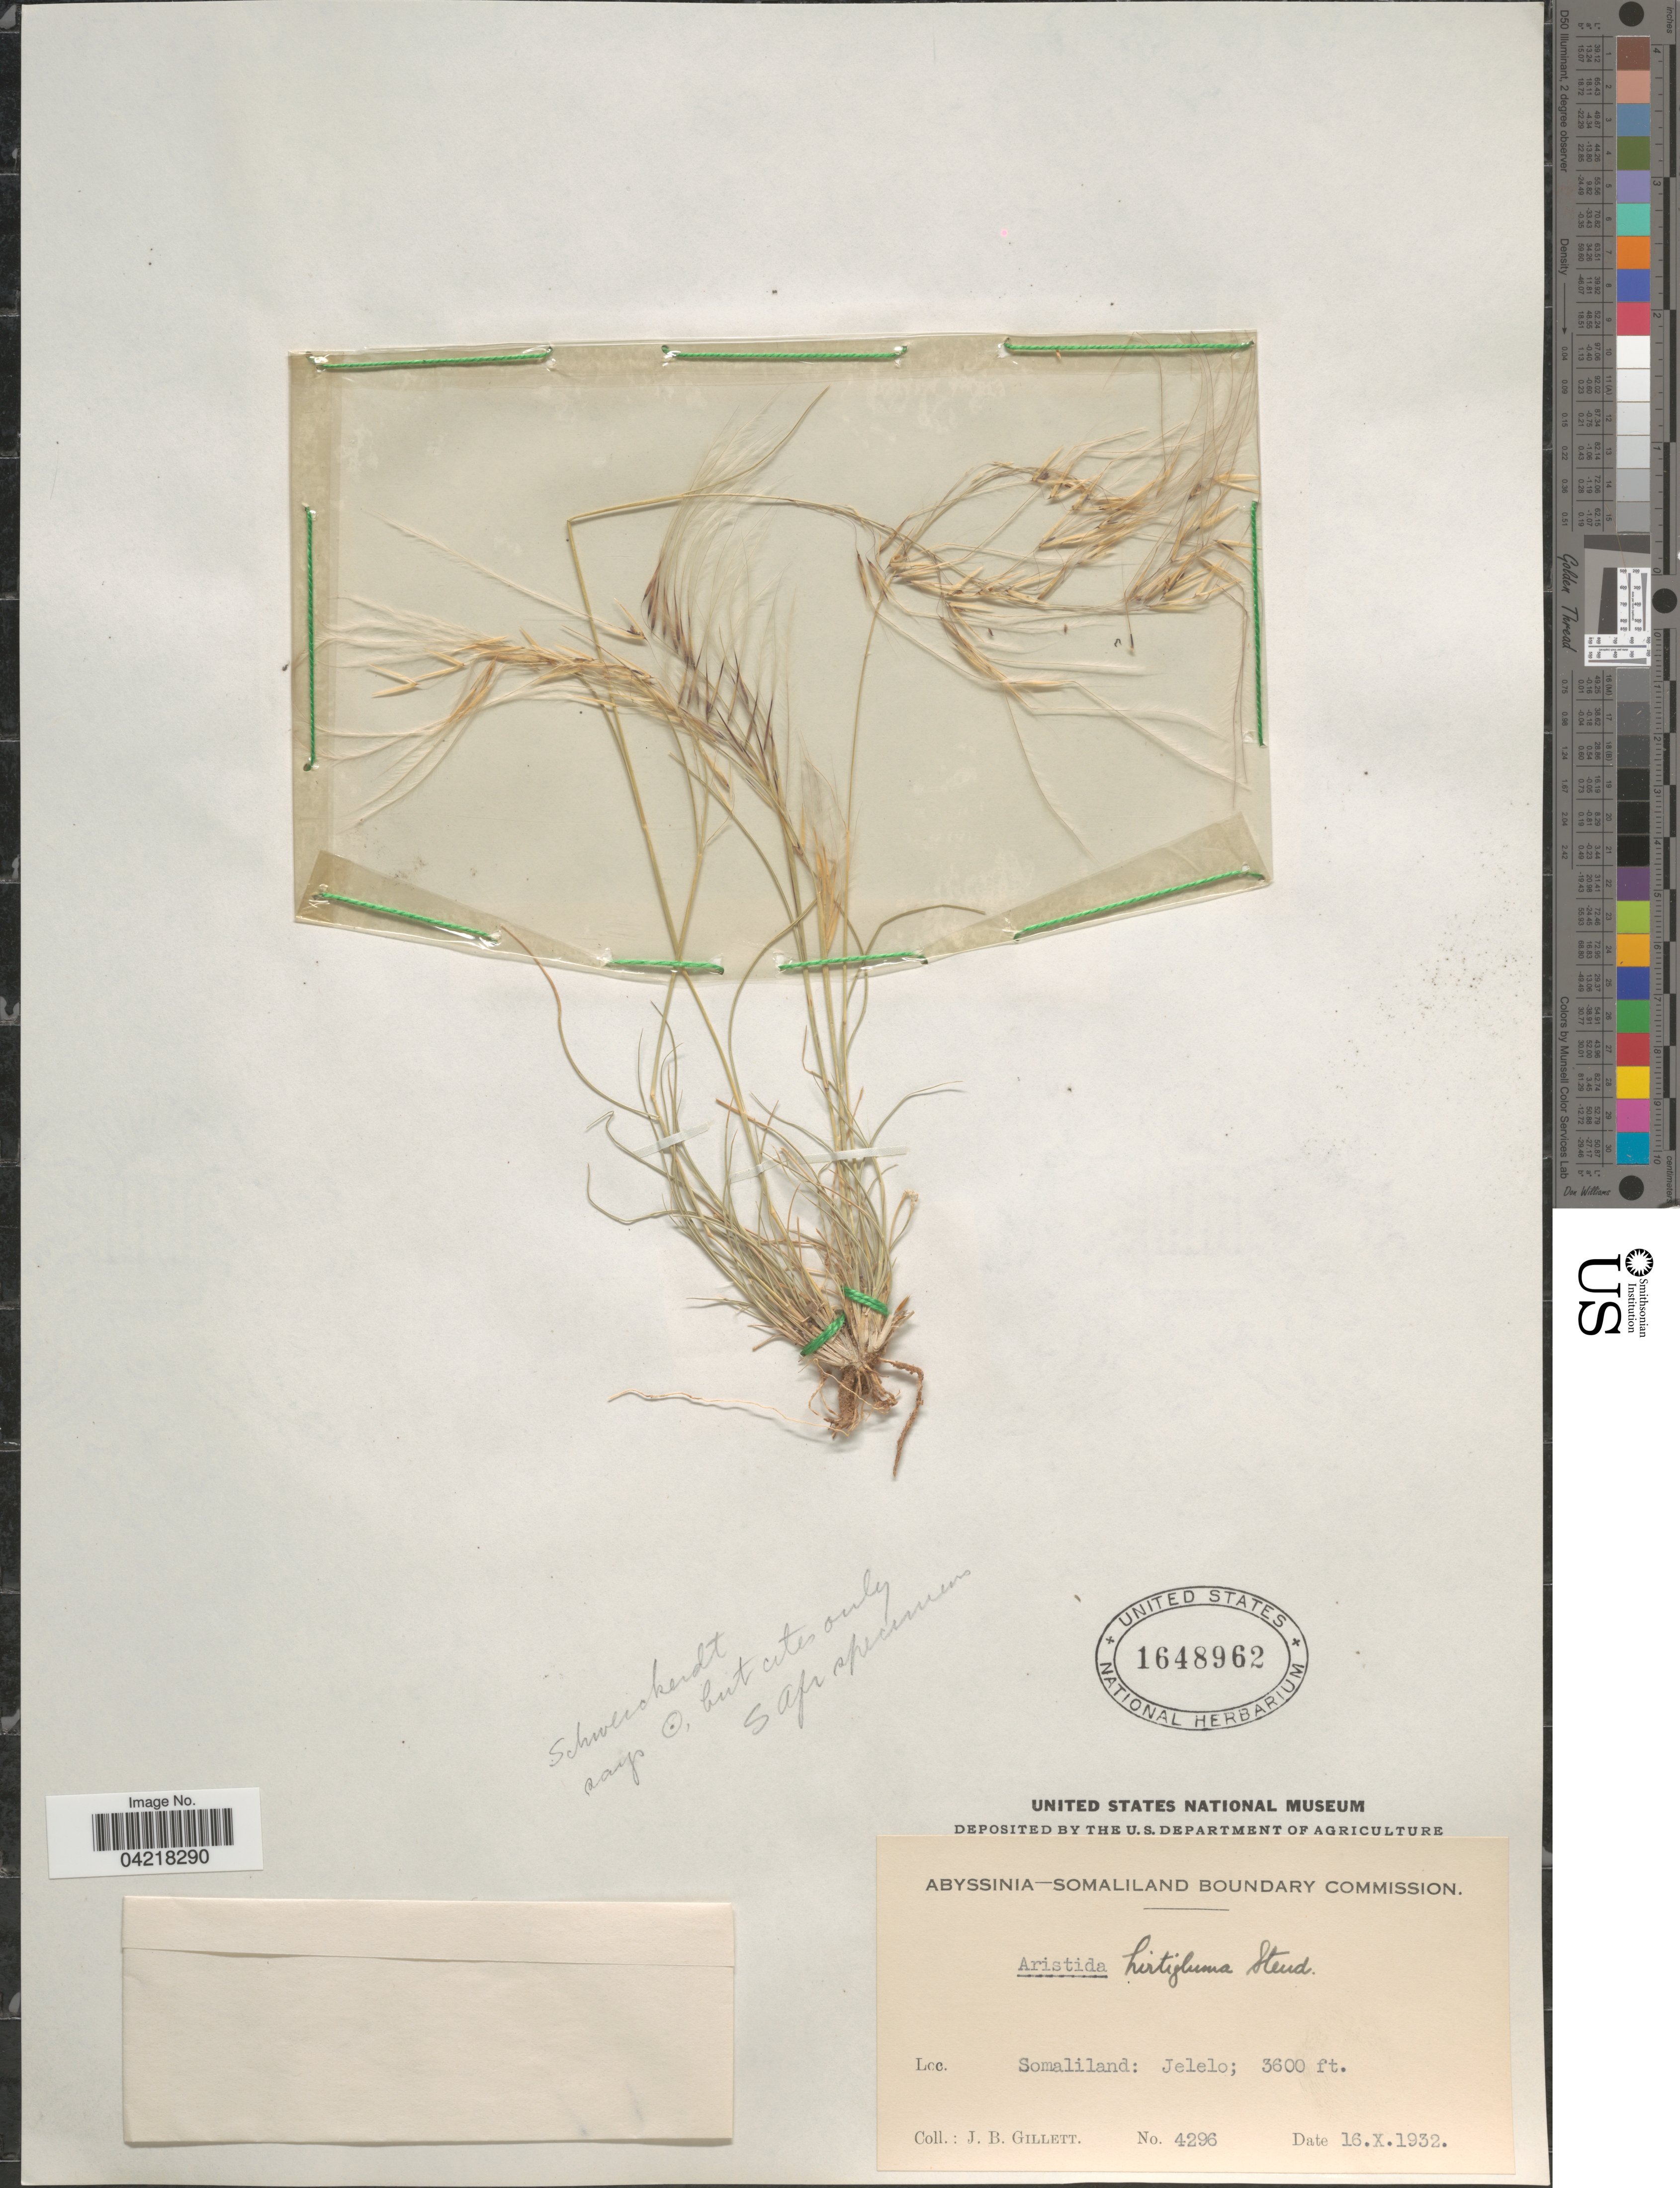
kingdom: Plantae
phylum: Tracheophyta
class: Liliopsida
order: Poales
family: Poaceae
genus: Stipagrostis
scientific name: Stipagrostis hirtigluma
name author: (Steud. ex Trin. & Rupr.) De Winter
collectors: J. B. Gillett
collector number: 4296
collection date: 1932-10-16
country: Ethiopia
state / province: Somali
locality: Abyssinia-Somaliland Boundary Commission. Somaliland: Jelelo.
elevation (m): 1097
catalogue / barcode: US 1648962